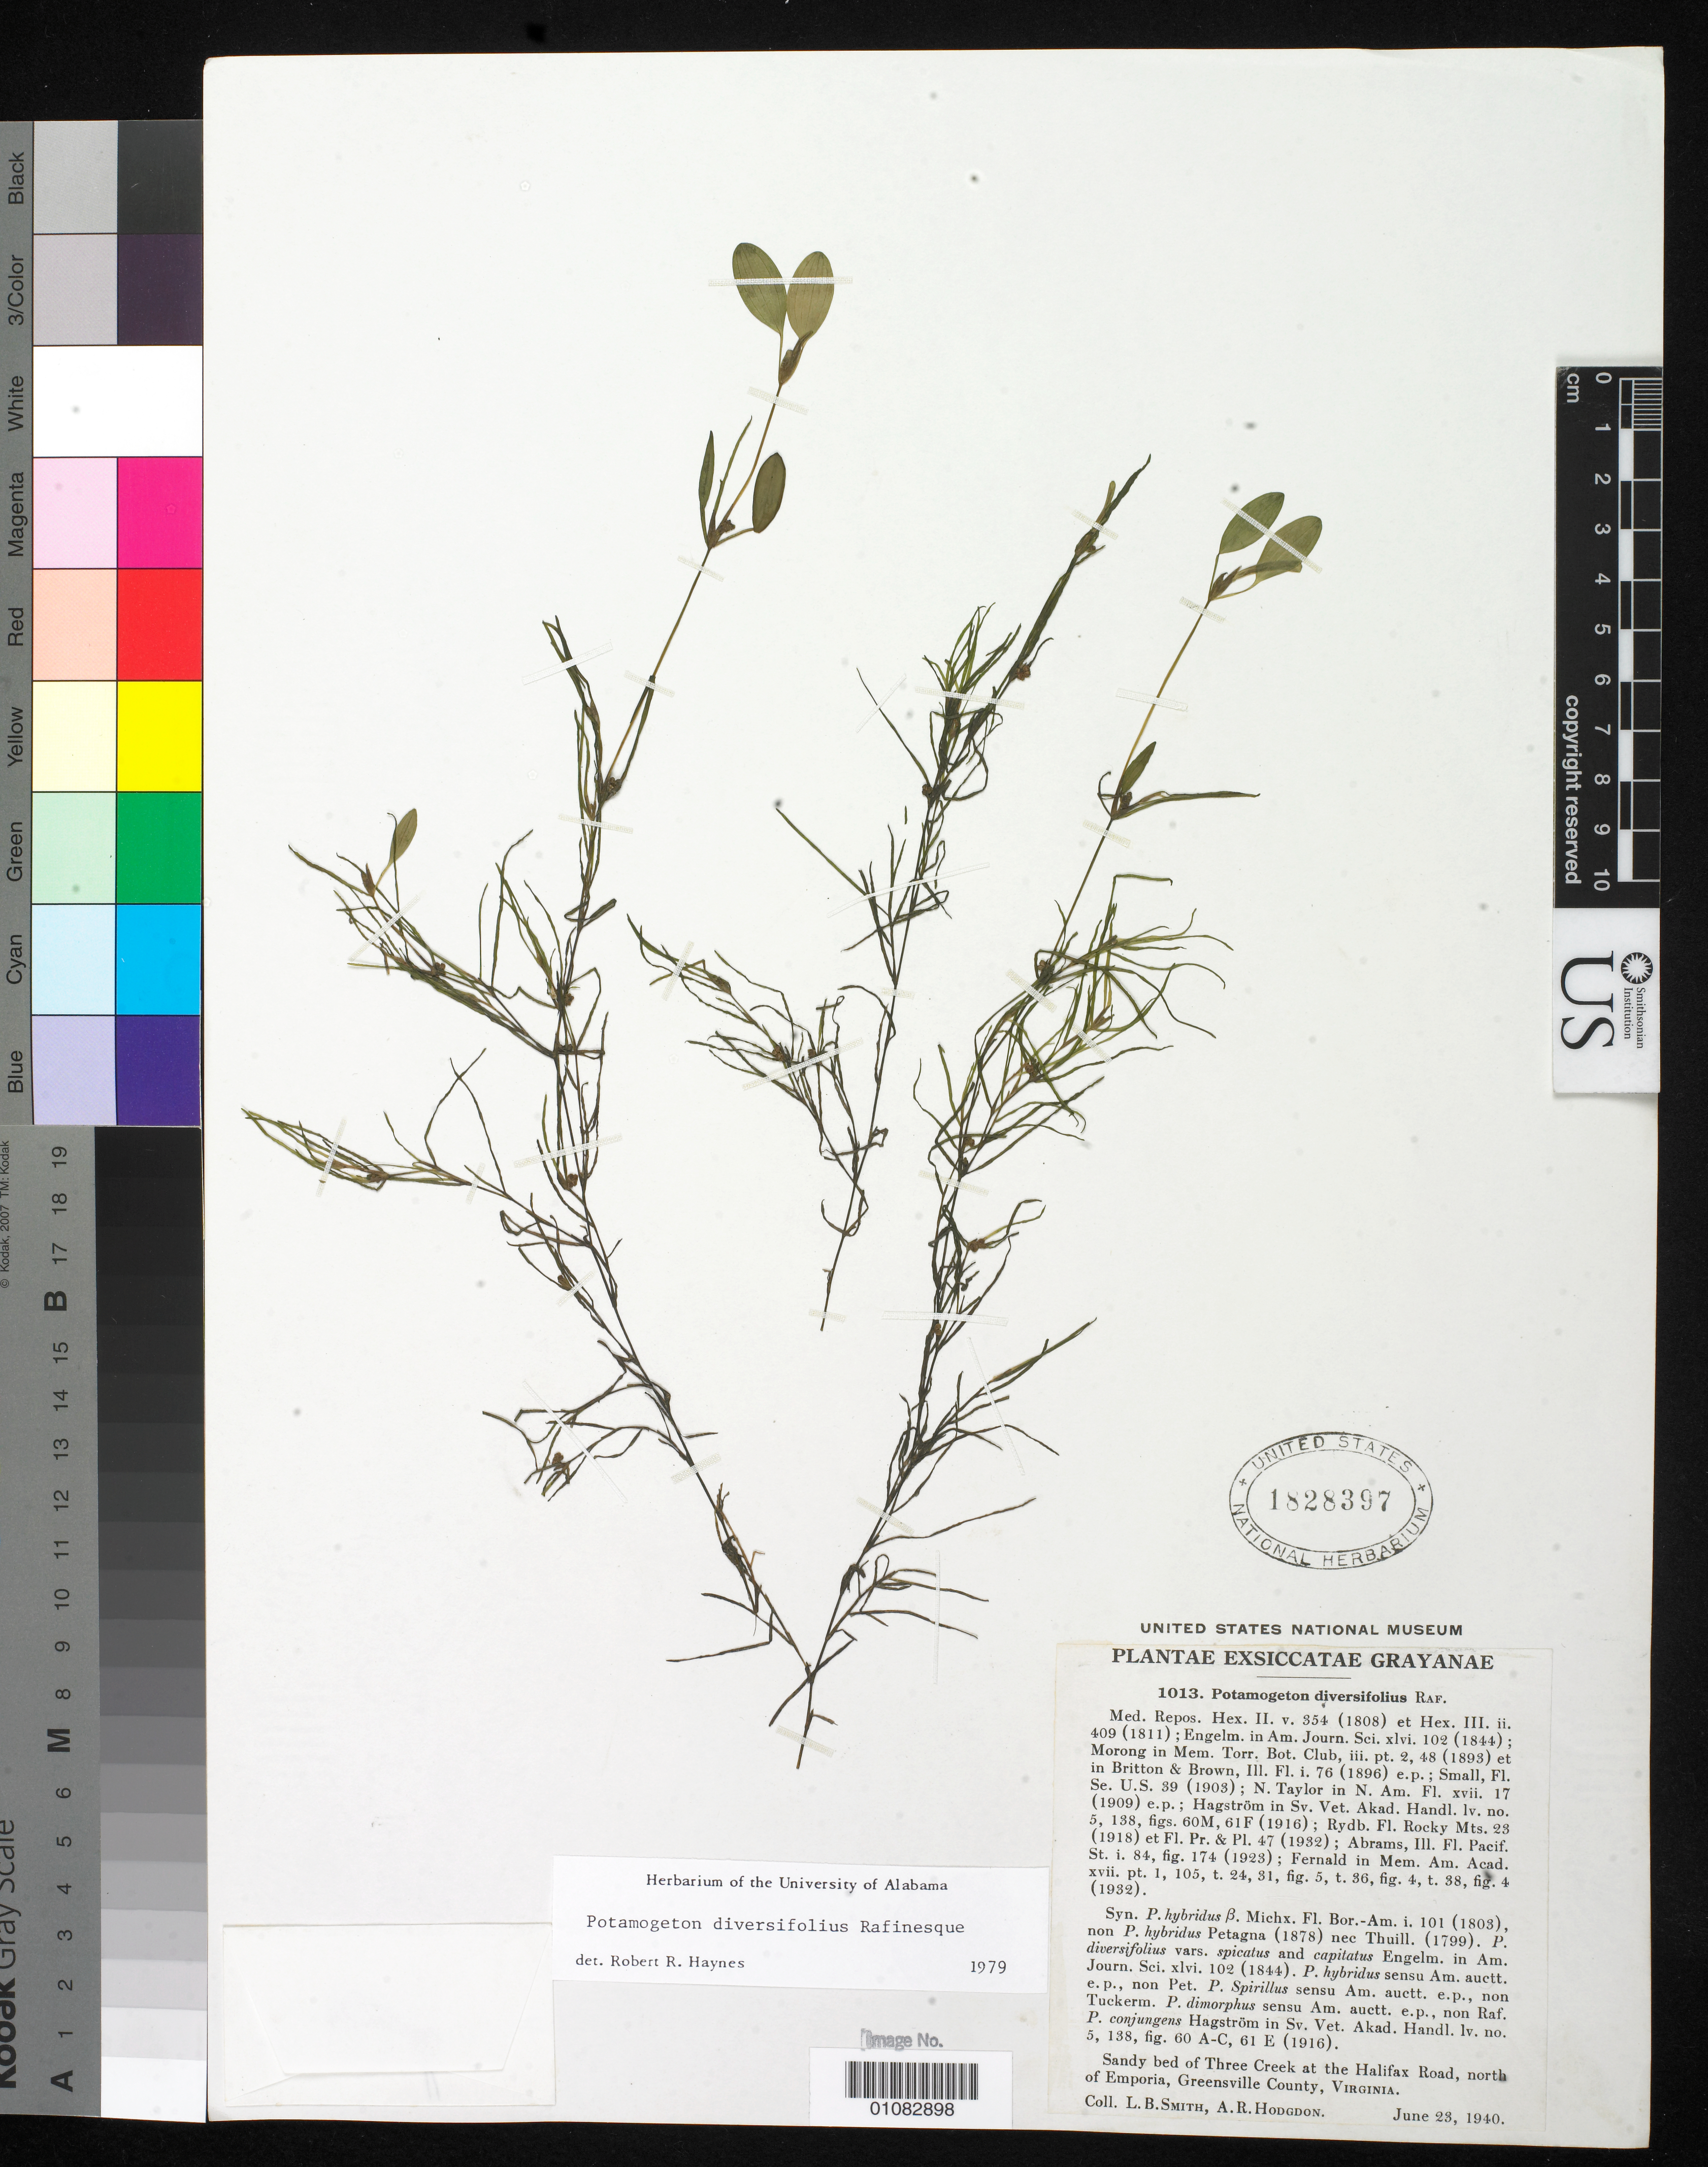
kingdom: Plantae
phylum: Tracheophyta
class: Liliopsida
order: Alismatales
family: Potamogetonaceae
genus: Potamogeton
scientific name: Potamogeton diversifolius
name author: Raf.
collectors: L. Smith & A. R. Hodgdon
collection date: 1940-06-23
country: United States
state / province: Virginia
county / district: Greensville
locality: N of Emporia, Halifax Road, Three Creek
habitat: Sandy bed of creek.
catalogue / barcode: US 1828397